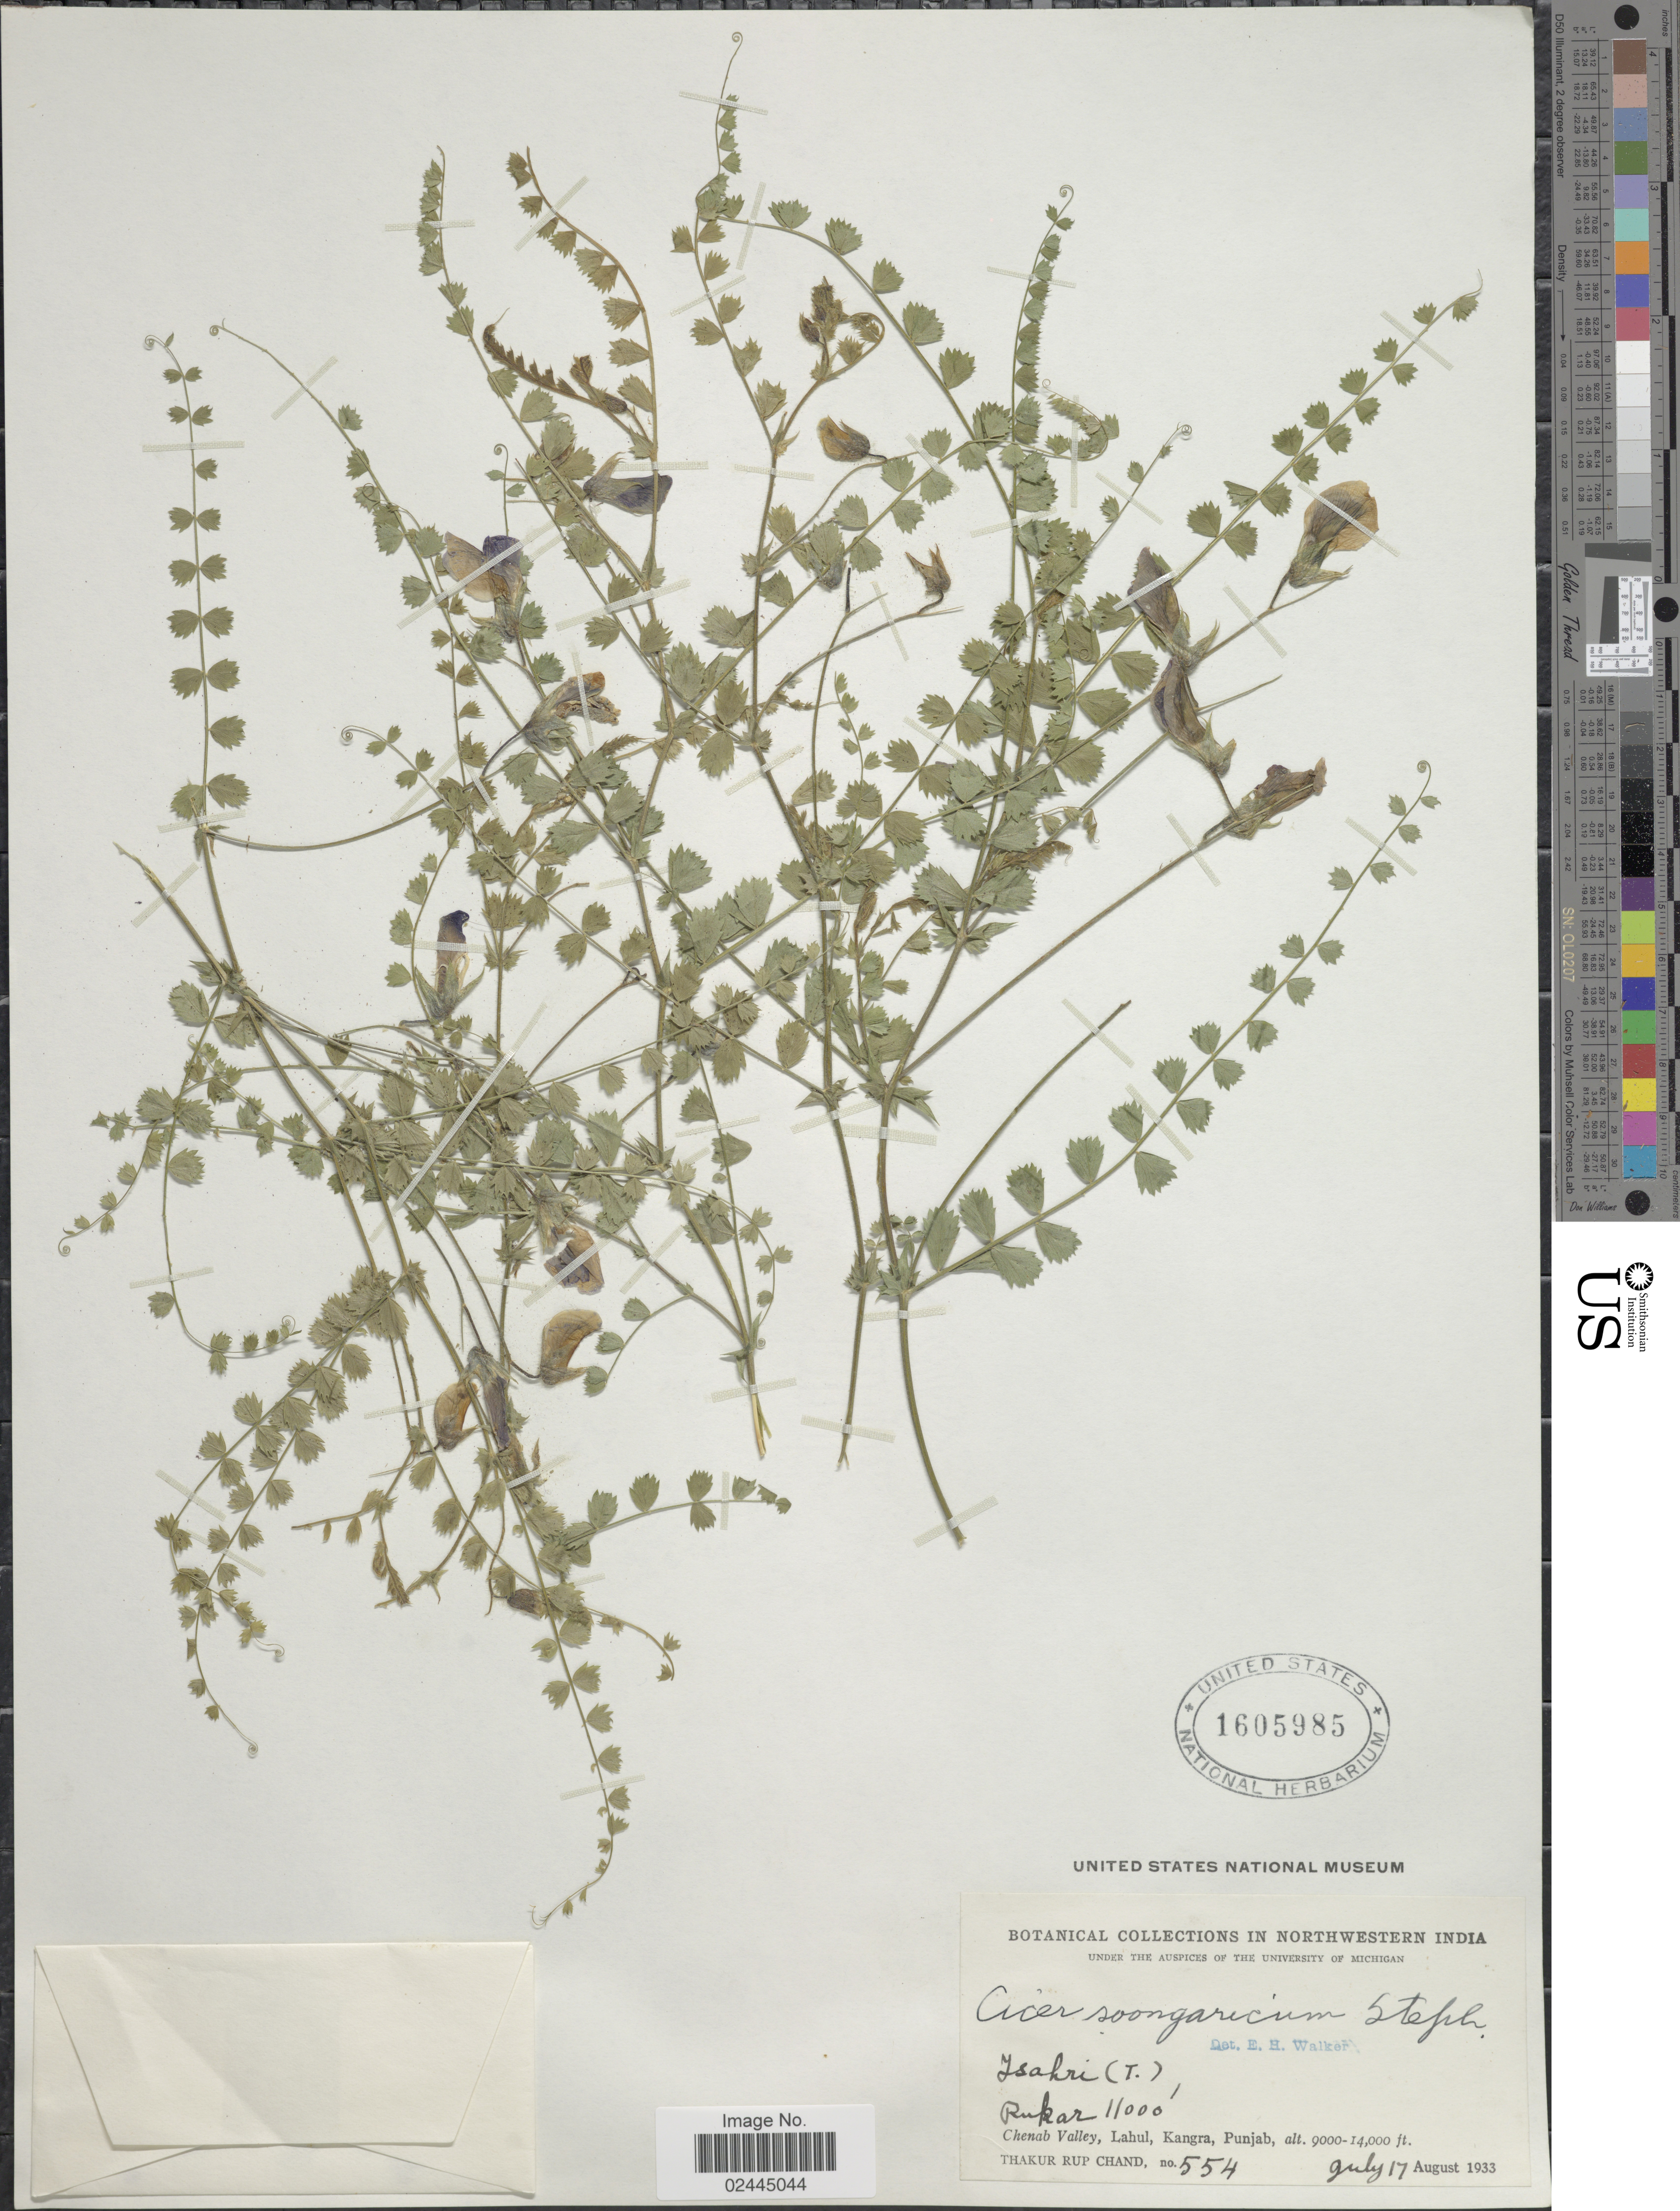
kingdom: Plantae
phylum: Tracheophyta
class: Magnoliopsida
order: Fabales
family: Fabaceae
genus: Cicer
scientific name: Cicer songaricum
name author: DC.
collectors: T. R. Chand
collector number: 554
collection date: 1933-07-17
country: India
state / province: Punjab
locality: Northwestern India. Rukar, Chenab Valley, Lahul, Kangra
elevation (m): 3353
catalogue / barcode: US 1605985